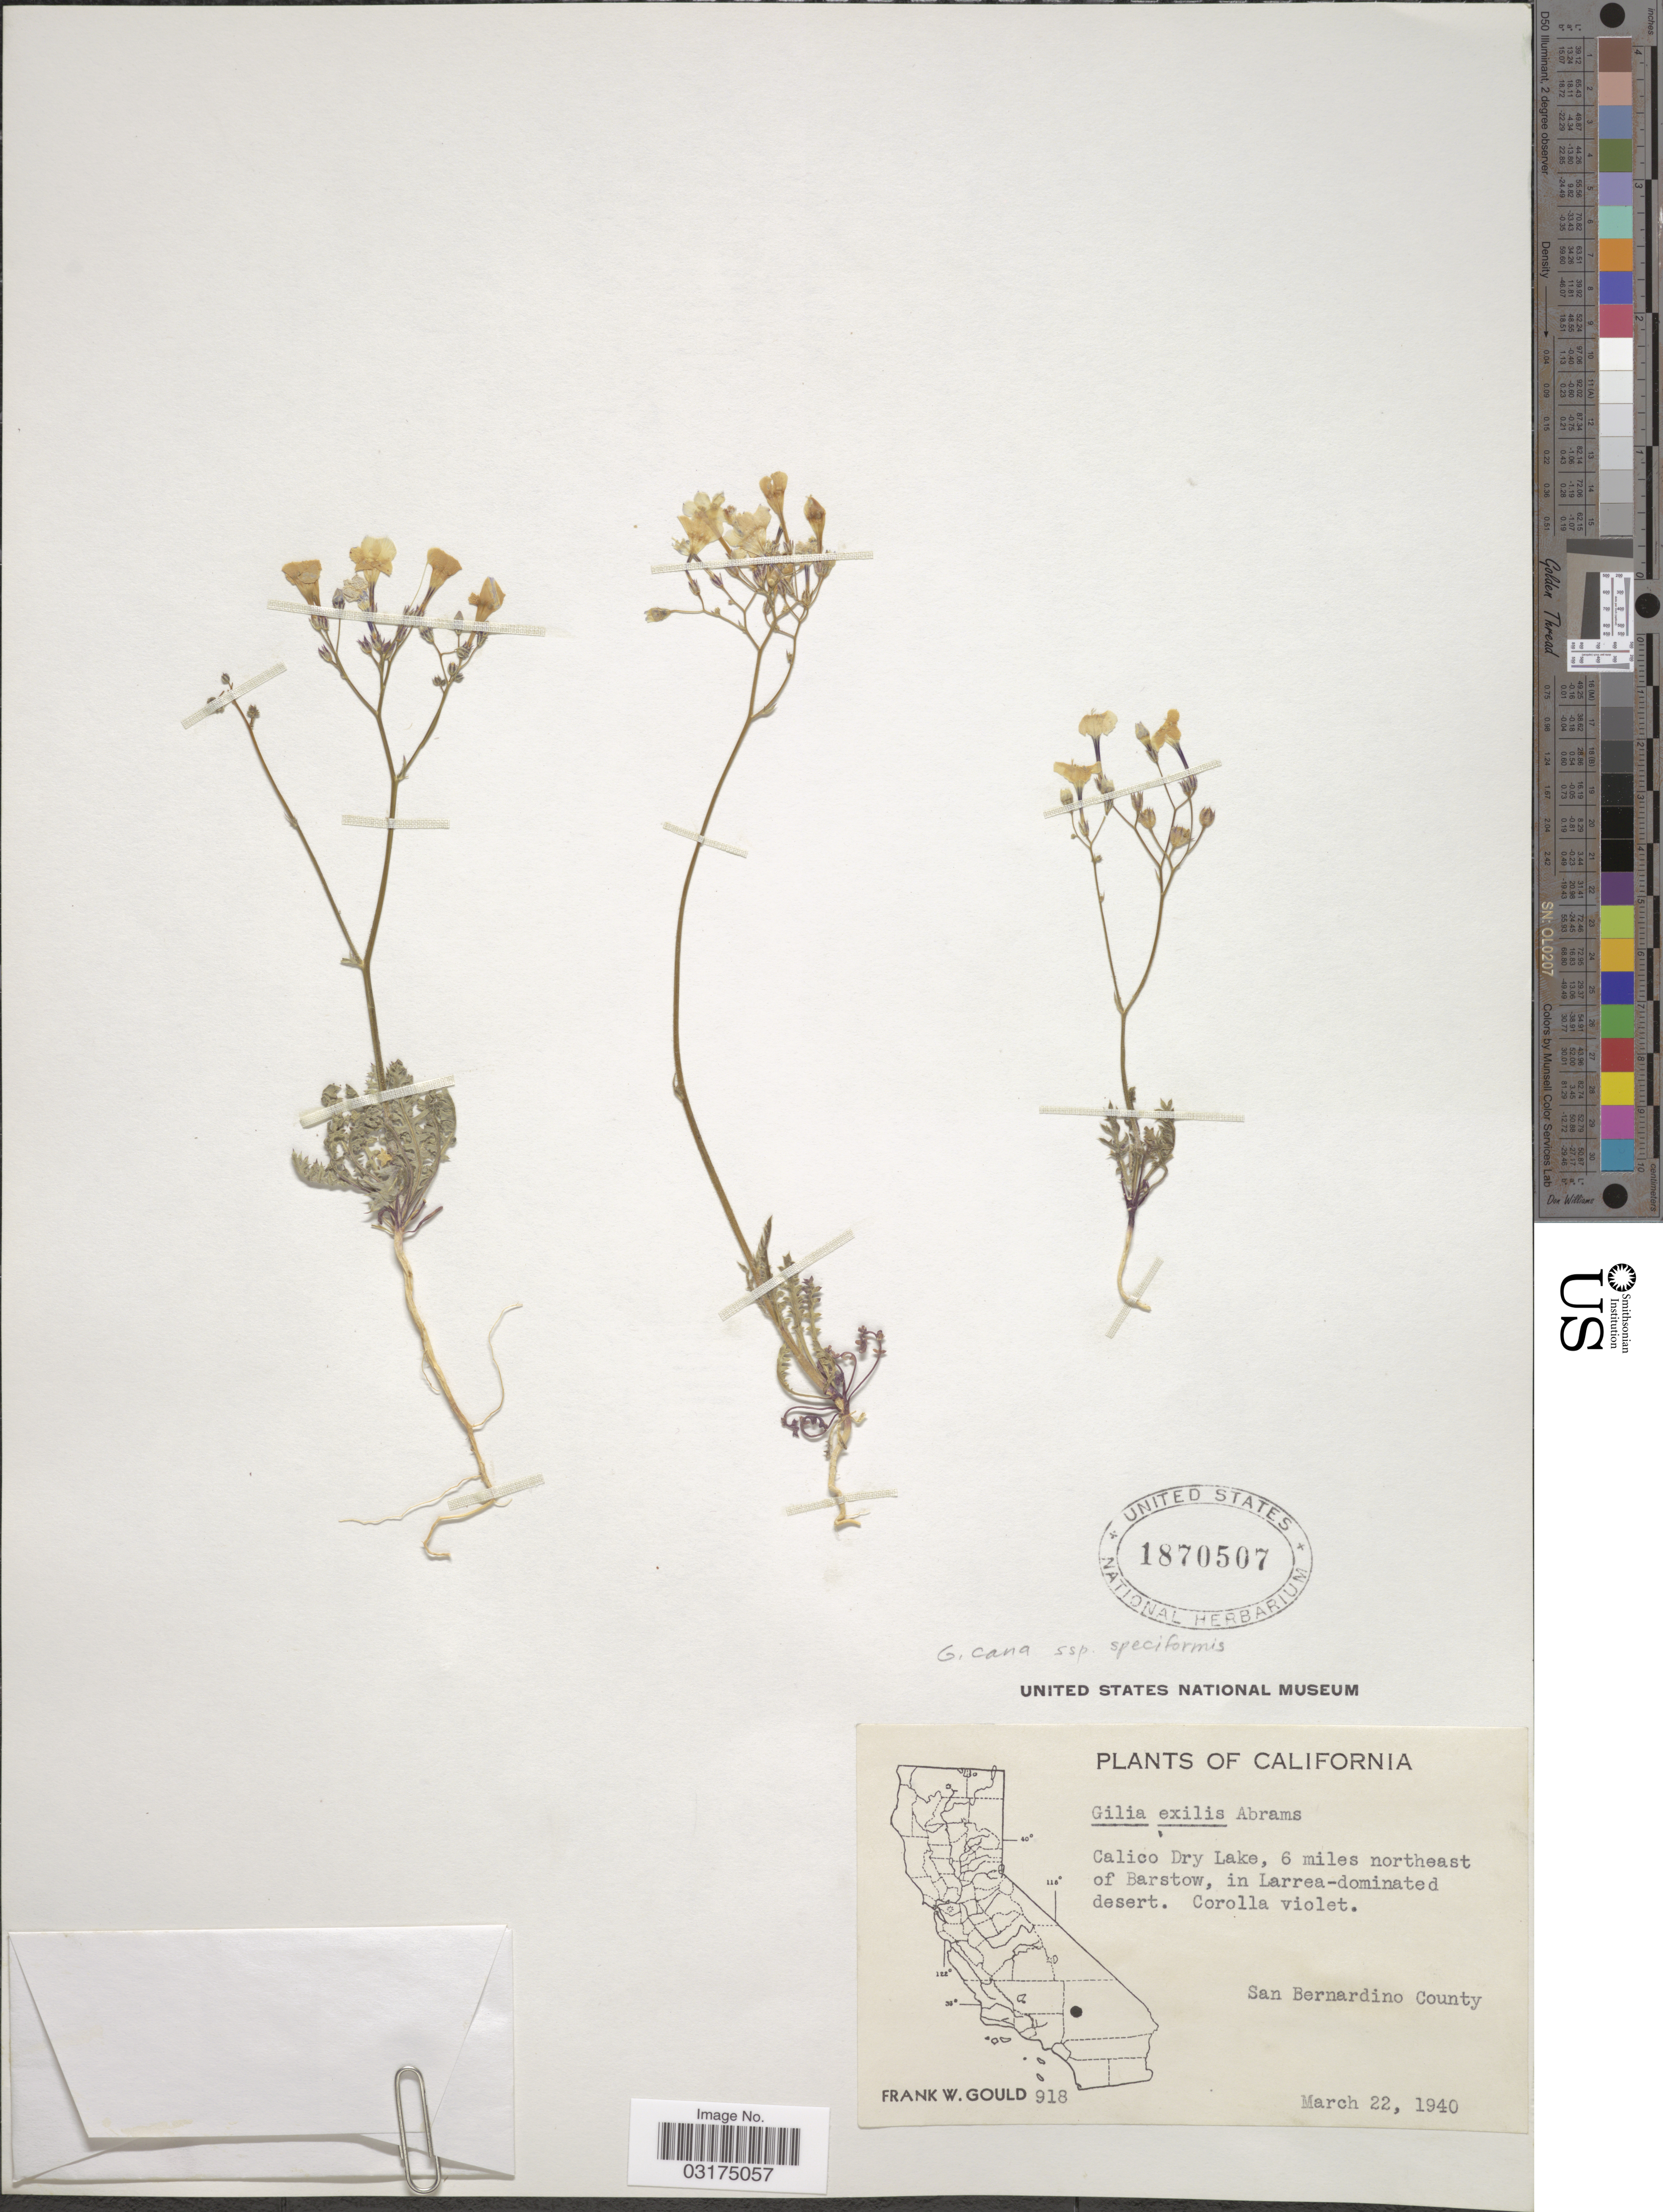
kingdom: Plantae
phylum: Tracheophyta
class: Magnoliopsida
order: Ericales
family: Polemoniaceae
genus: Gilia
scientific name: Gilia cana subsp. speciformis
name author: A.D. Grant & V.E. Grant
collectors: F. W. Gould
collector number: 918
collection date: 1940-03-22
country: United States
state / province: California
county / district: San Bernardino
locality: Calico Dry Lake, 6 miles northeast of Barstow. San Bernardino County.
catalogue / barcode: US 1870507